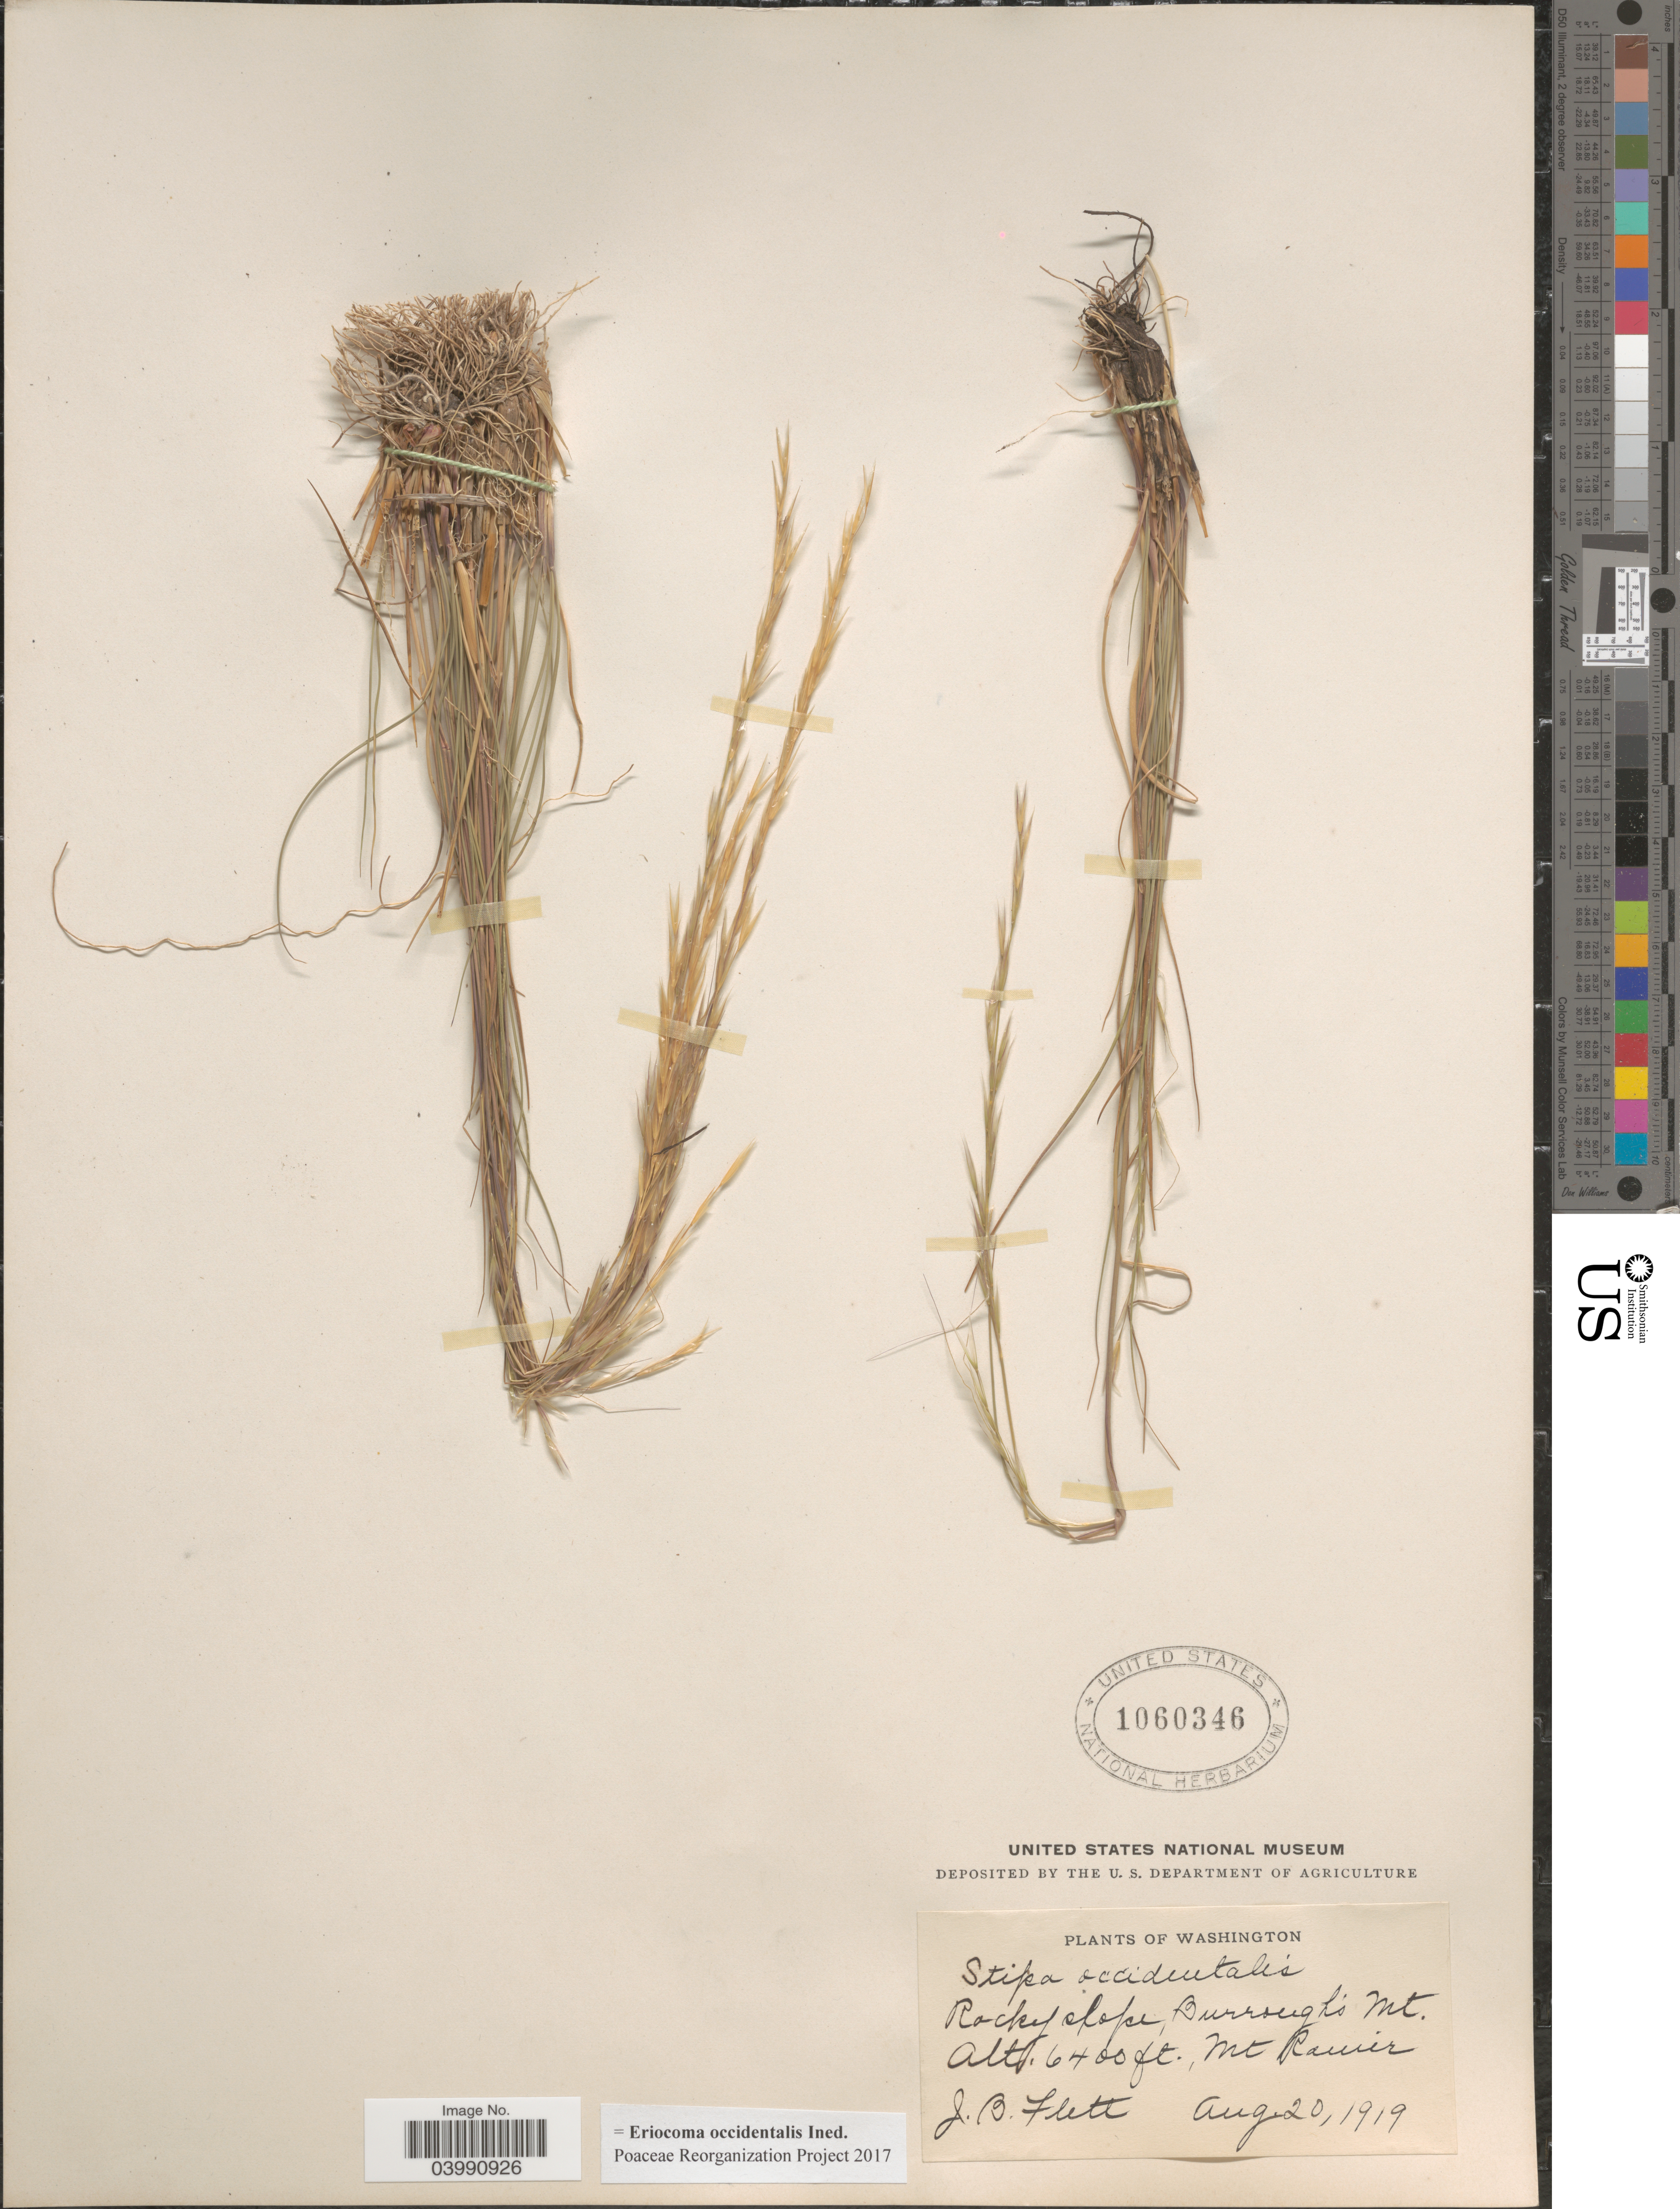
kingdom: Plantae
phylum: Tracheophyta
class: Liliopsida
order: Poales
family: Poaceae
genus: Eriocoma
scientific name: Eriocoma occidentalis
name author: (Thurb. ex S. Watson) Romasch.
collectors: J. Flett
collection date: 1919-08-20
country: United States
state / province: Washington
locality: Rocky slope, Burrough's Mt. Mt. Ranier.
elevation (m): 1951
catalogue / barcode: US 1060346